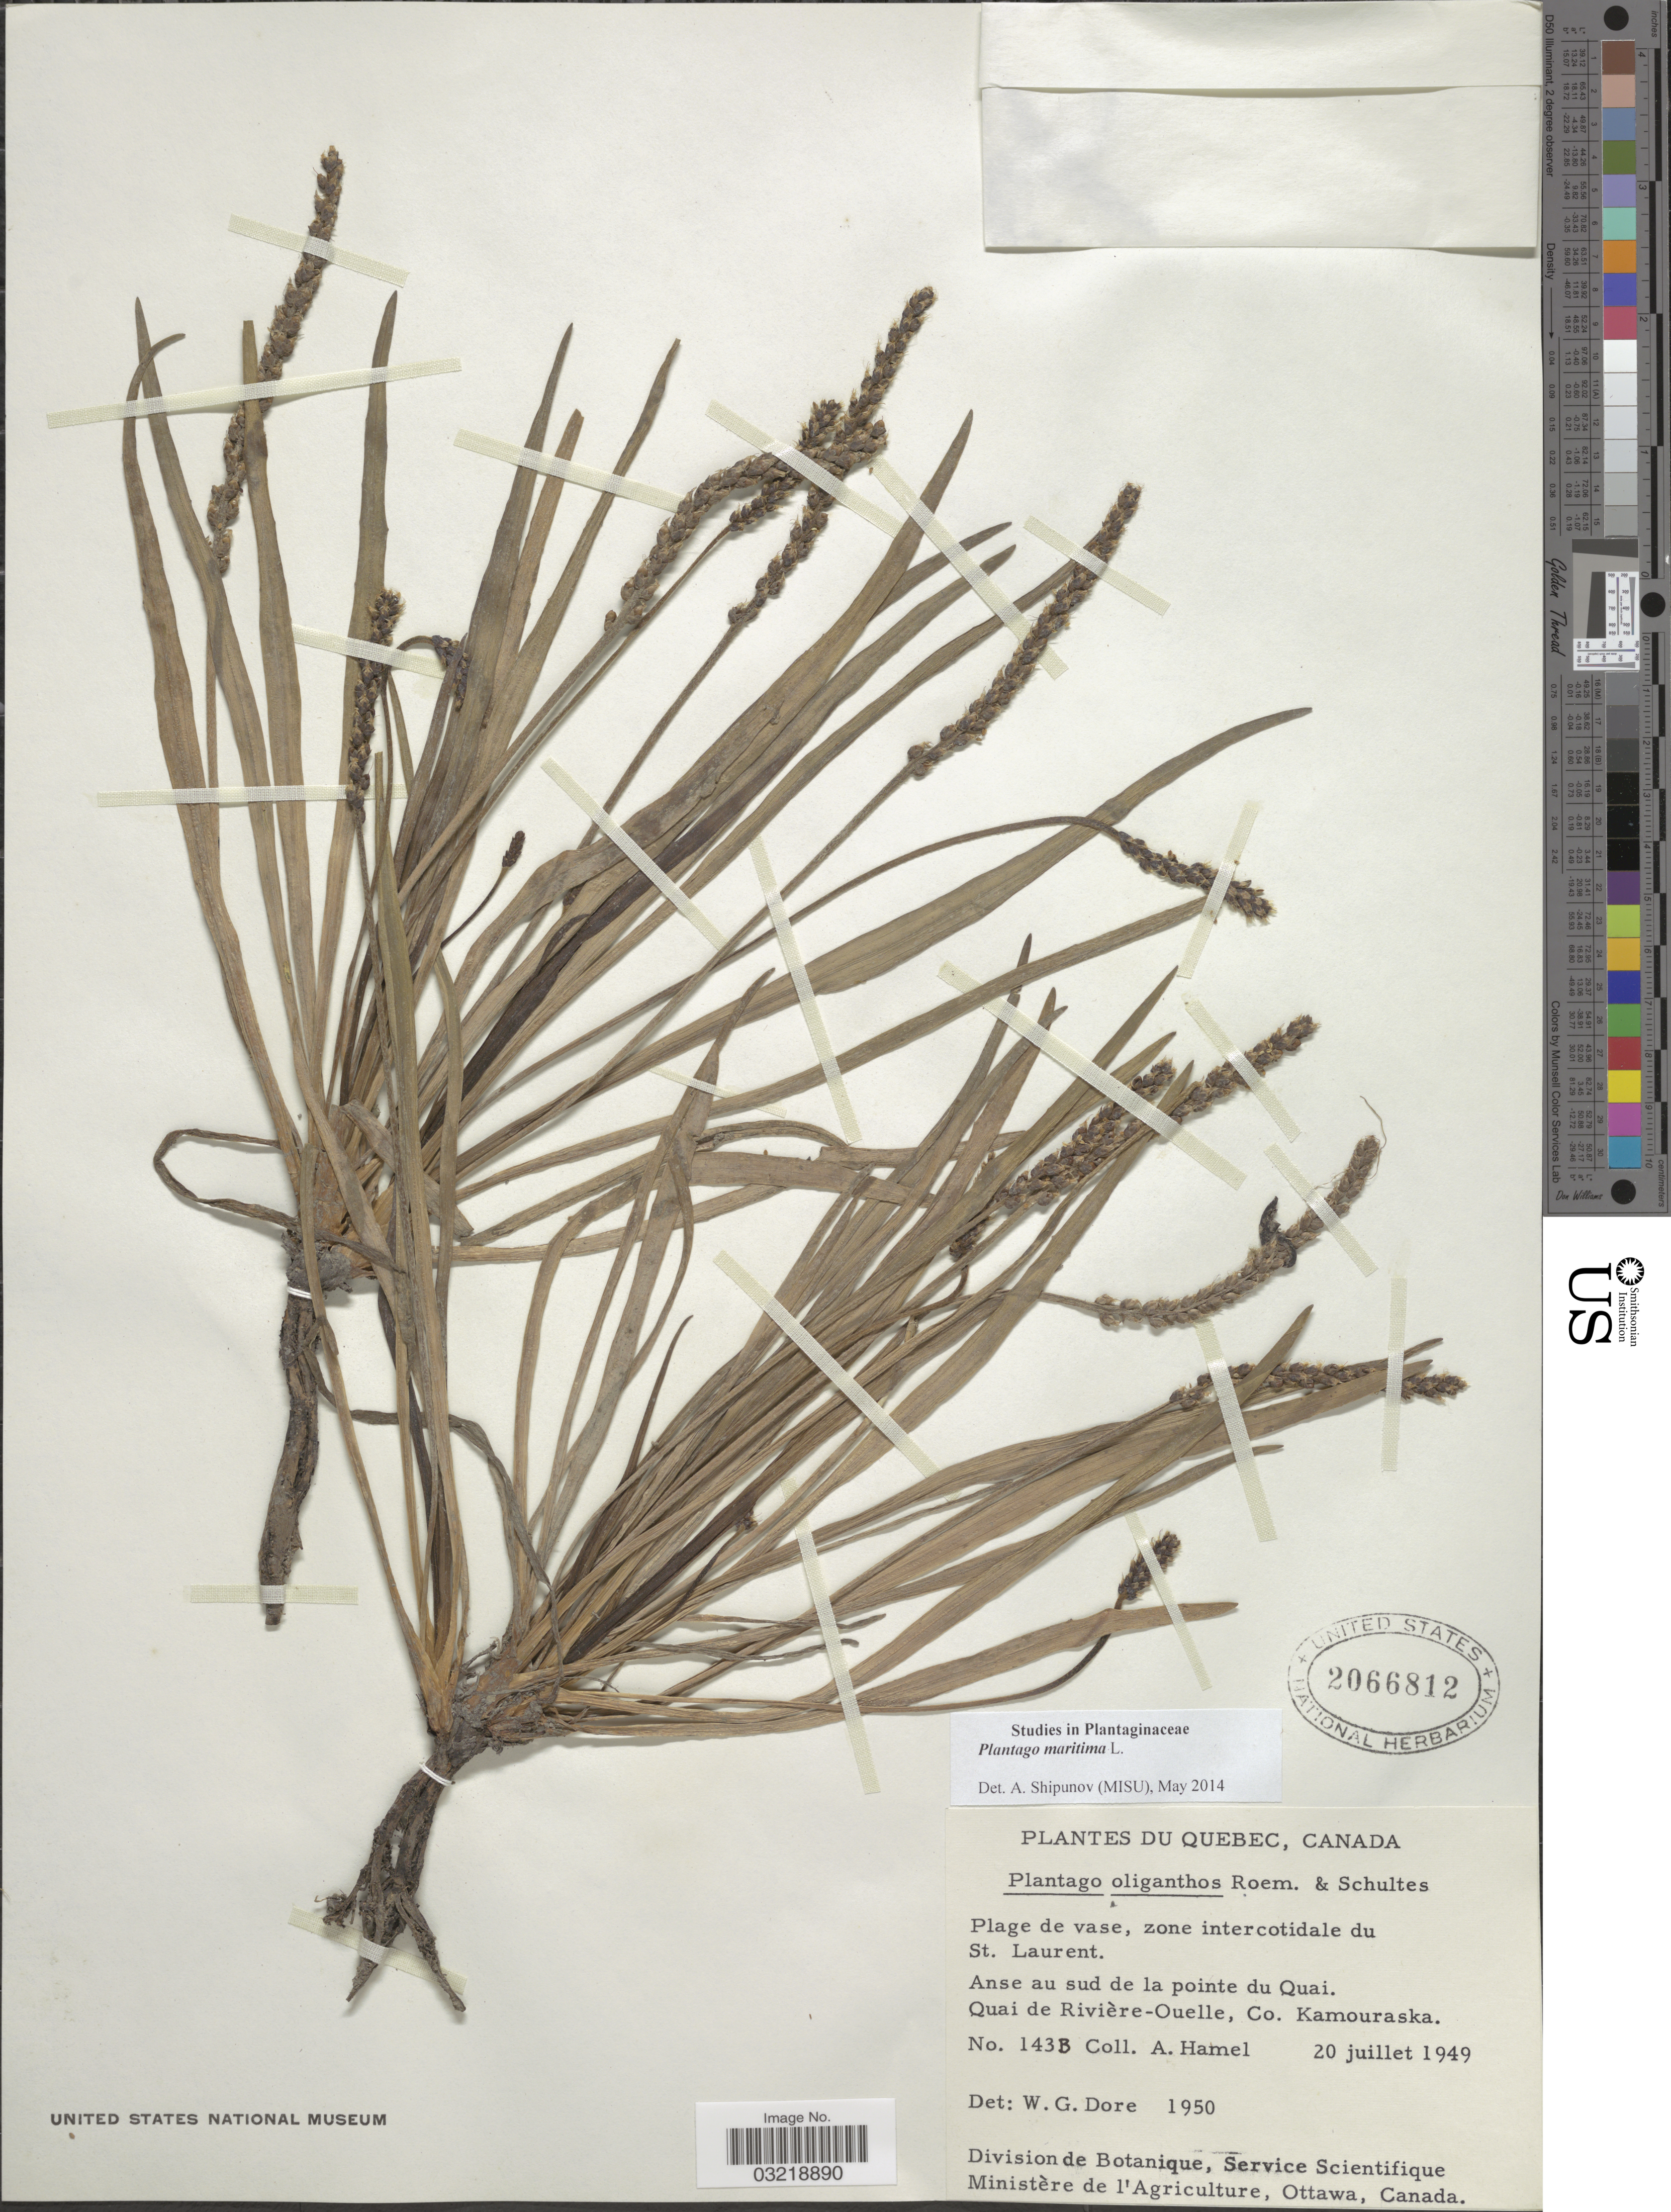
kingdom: Plantae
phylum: Tracheophyta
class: Magnoliopsida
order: Lamiales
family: Plantaginaceae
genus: Plantago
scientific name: Plantago maritima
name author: L.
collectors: A. Hamel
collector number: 143B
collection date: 1949-07-20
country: Canada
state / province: Quebec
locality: Plage de vase, zone intercotidale du St. Laurent. Anse au sud de la pointe du Quai. Quai de Rivière-Ouelle, Co. Kamouraska.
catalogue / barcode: US 2066812